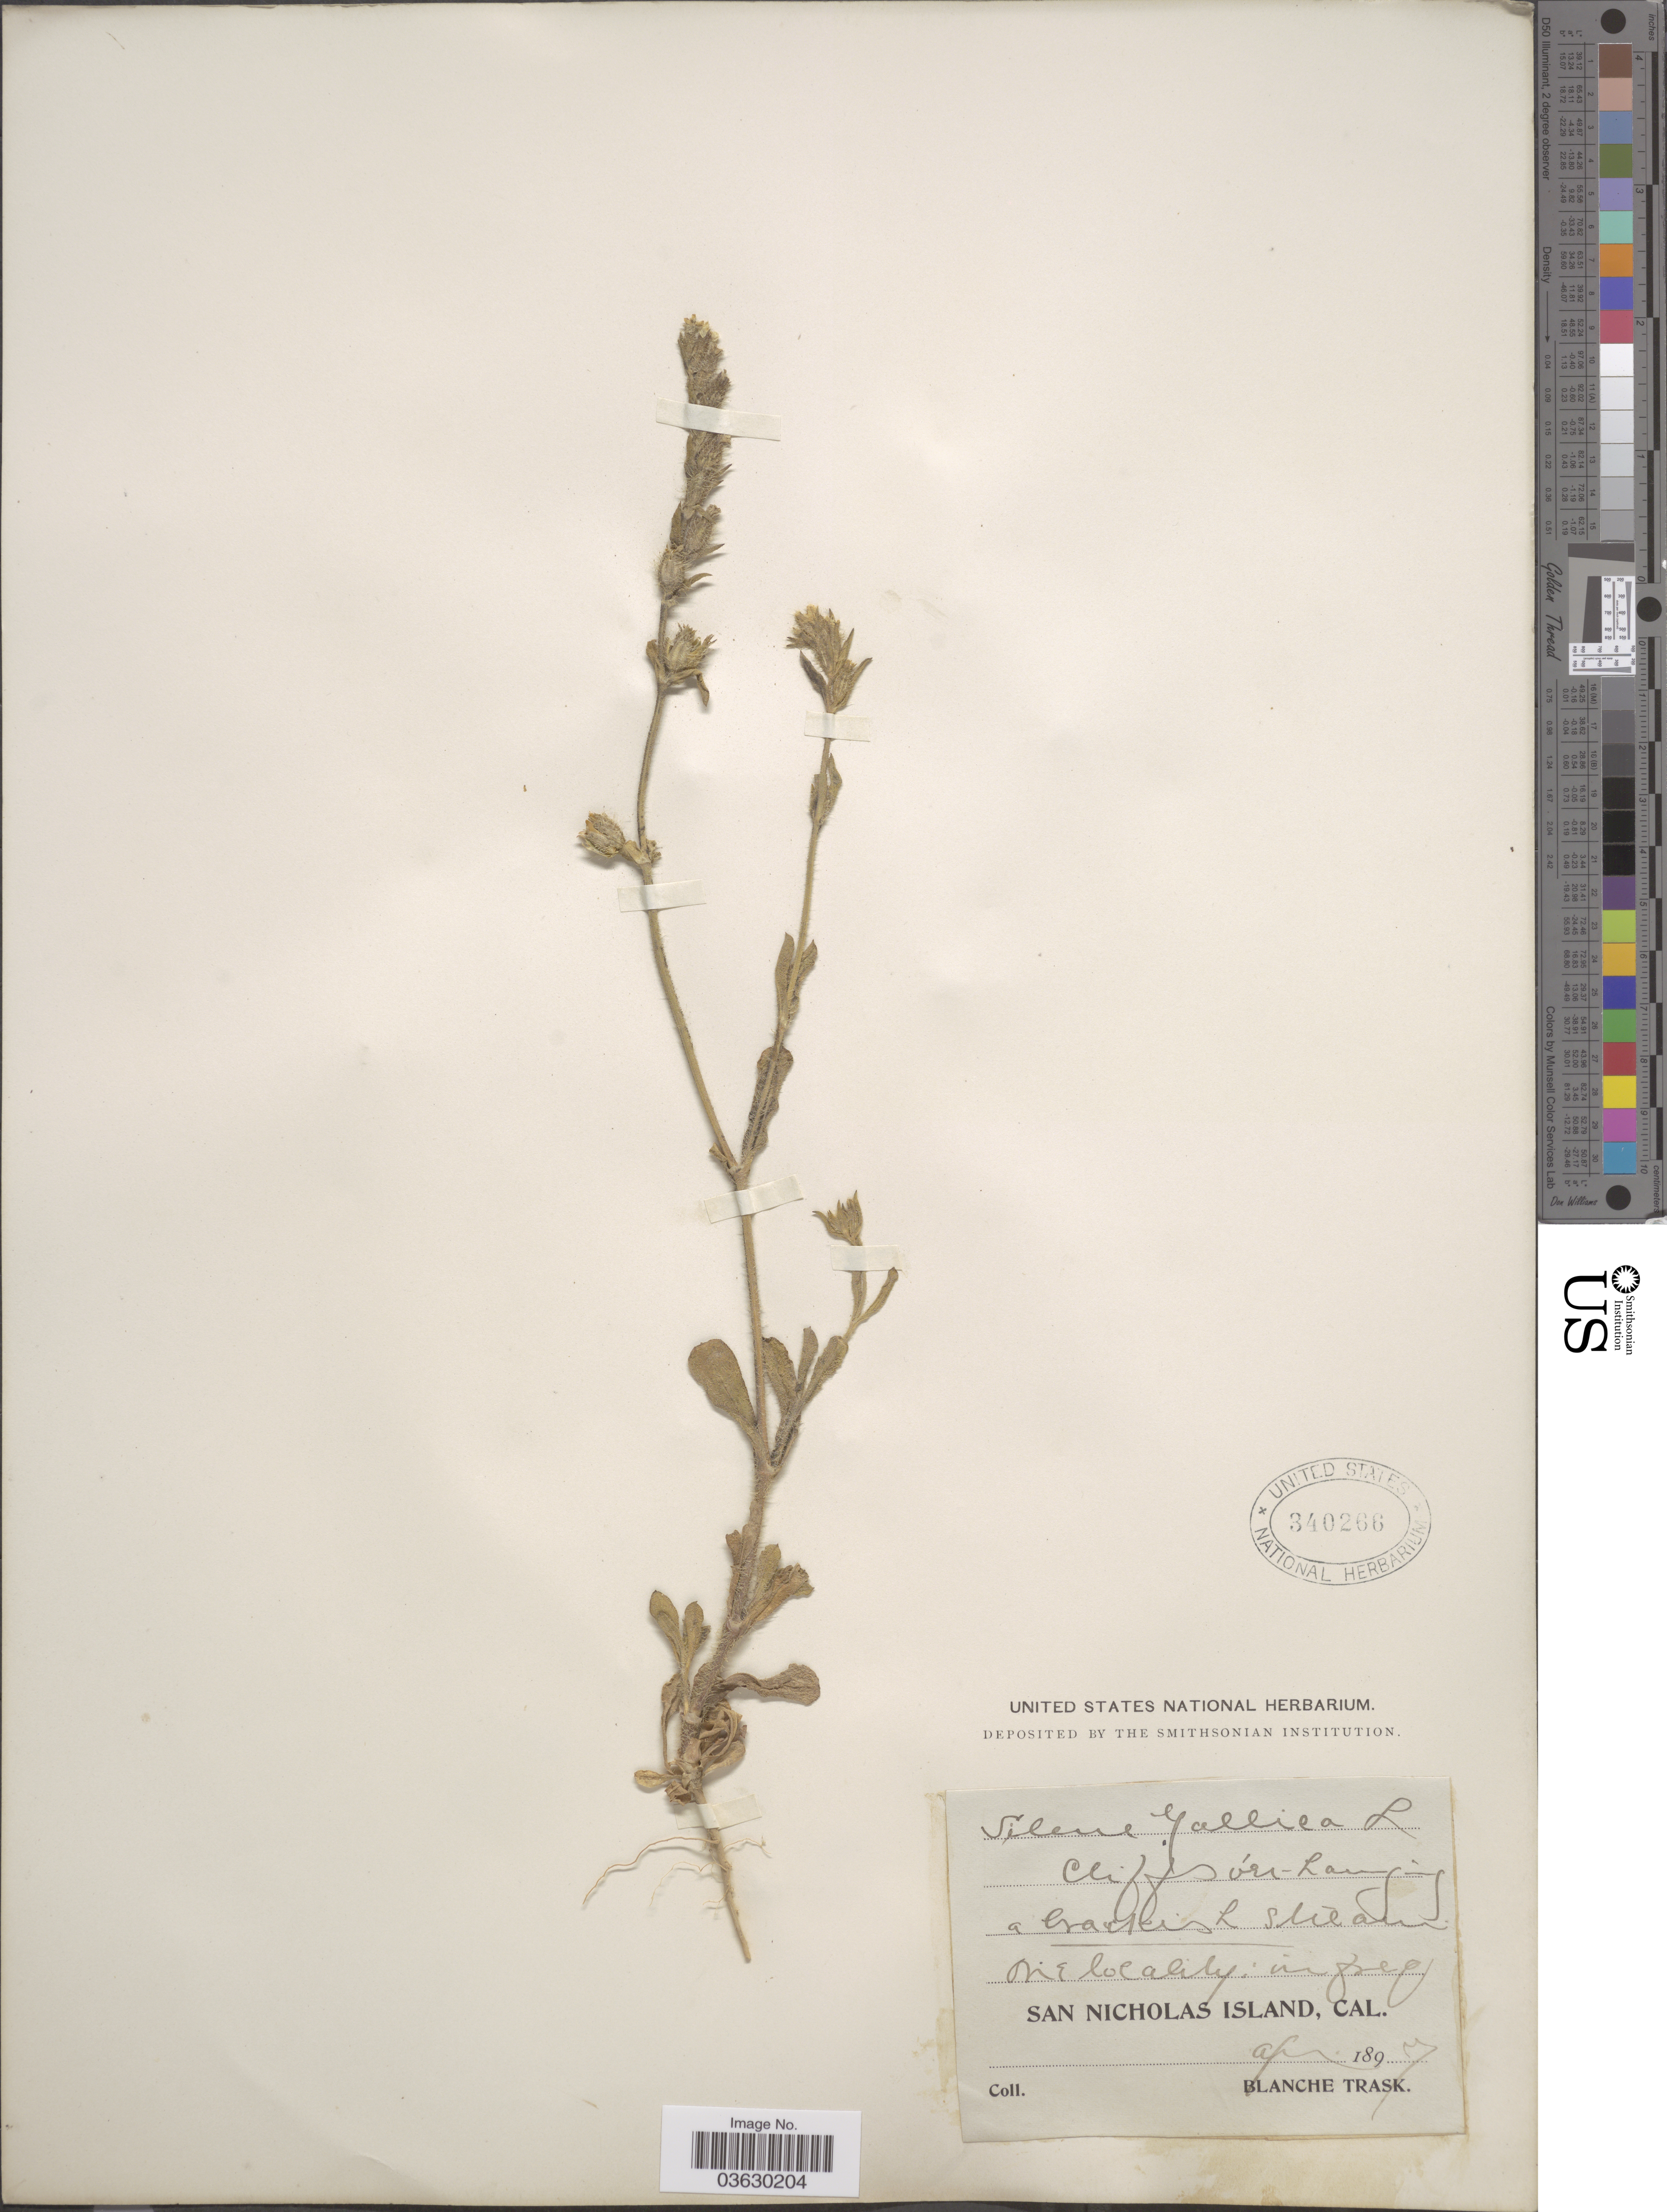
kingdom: Plantae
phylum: Tracheophyta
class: Magnoliopsida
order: Caryophyllales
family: Caryophyllaceae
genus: Silene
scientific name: Silene gallica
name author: L.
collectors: B. Trask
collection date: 1897-04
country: United States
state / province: California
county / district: Ventura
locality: San Nicholas Island.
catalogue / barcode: US 340266